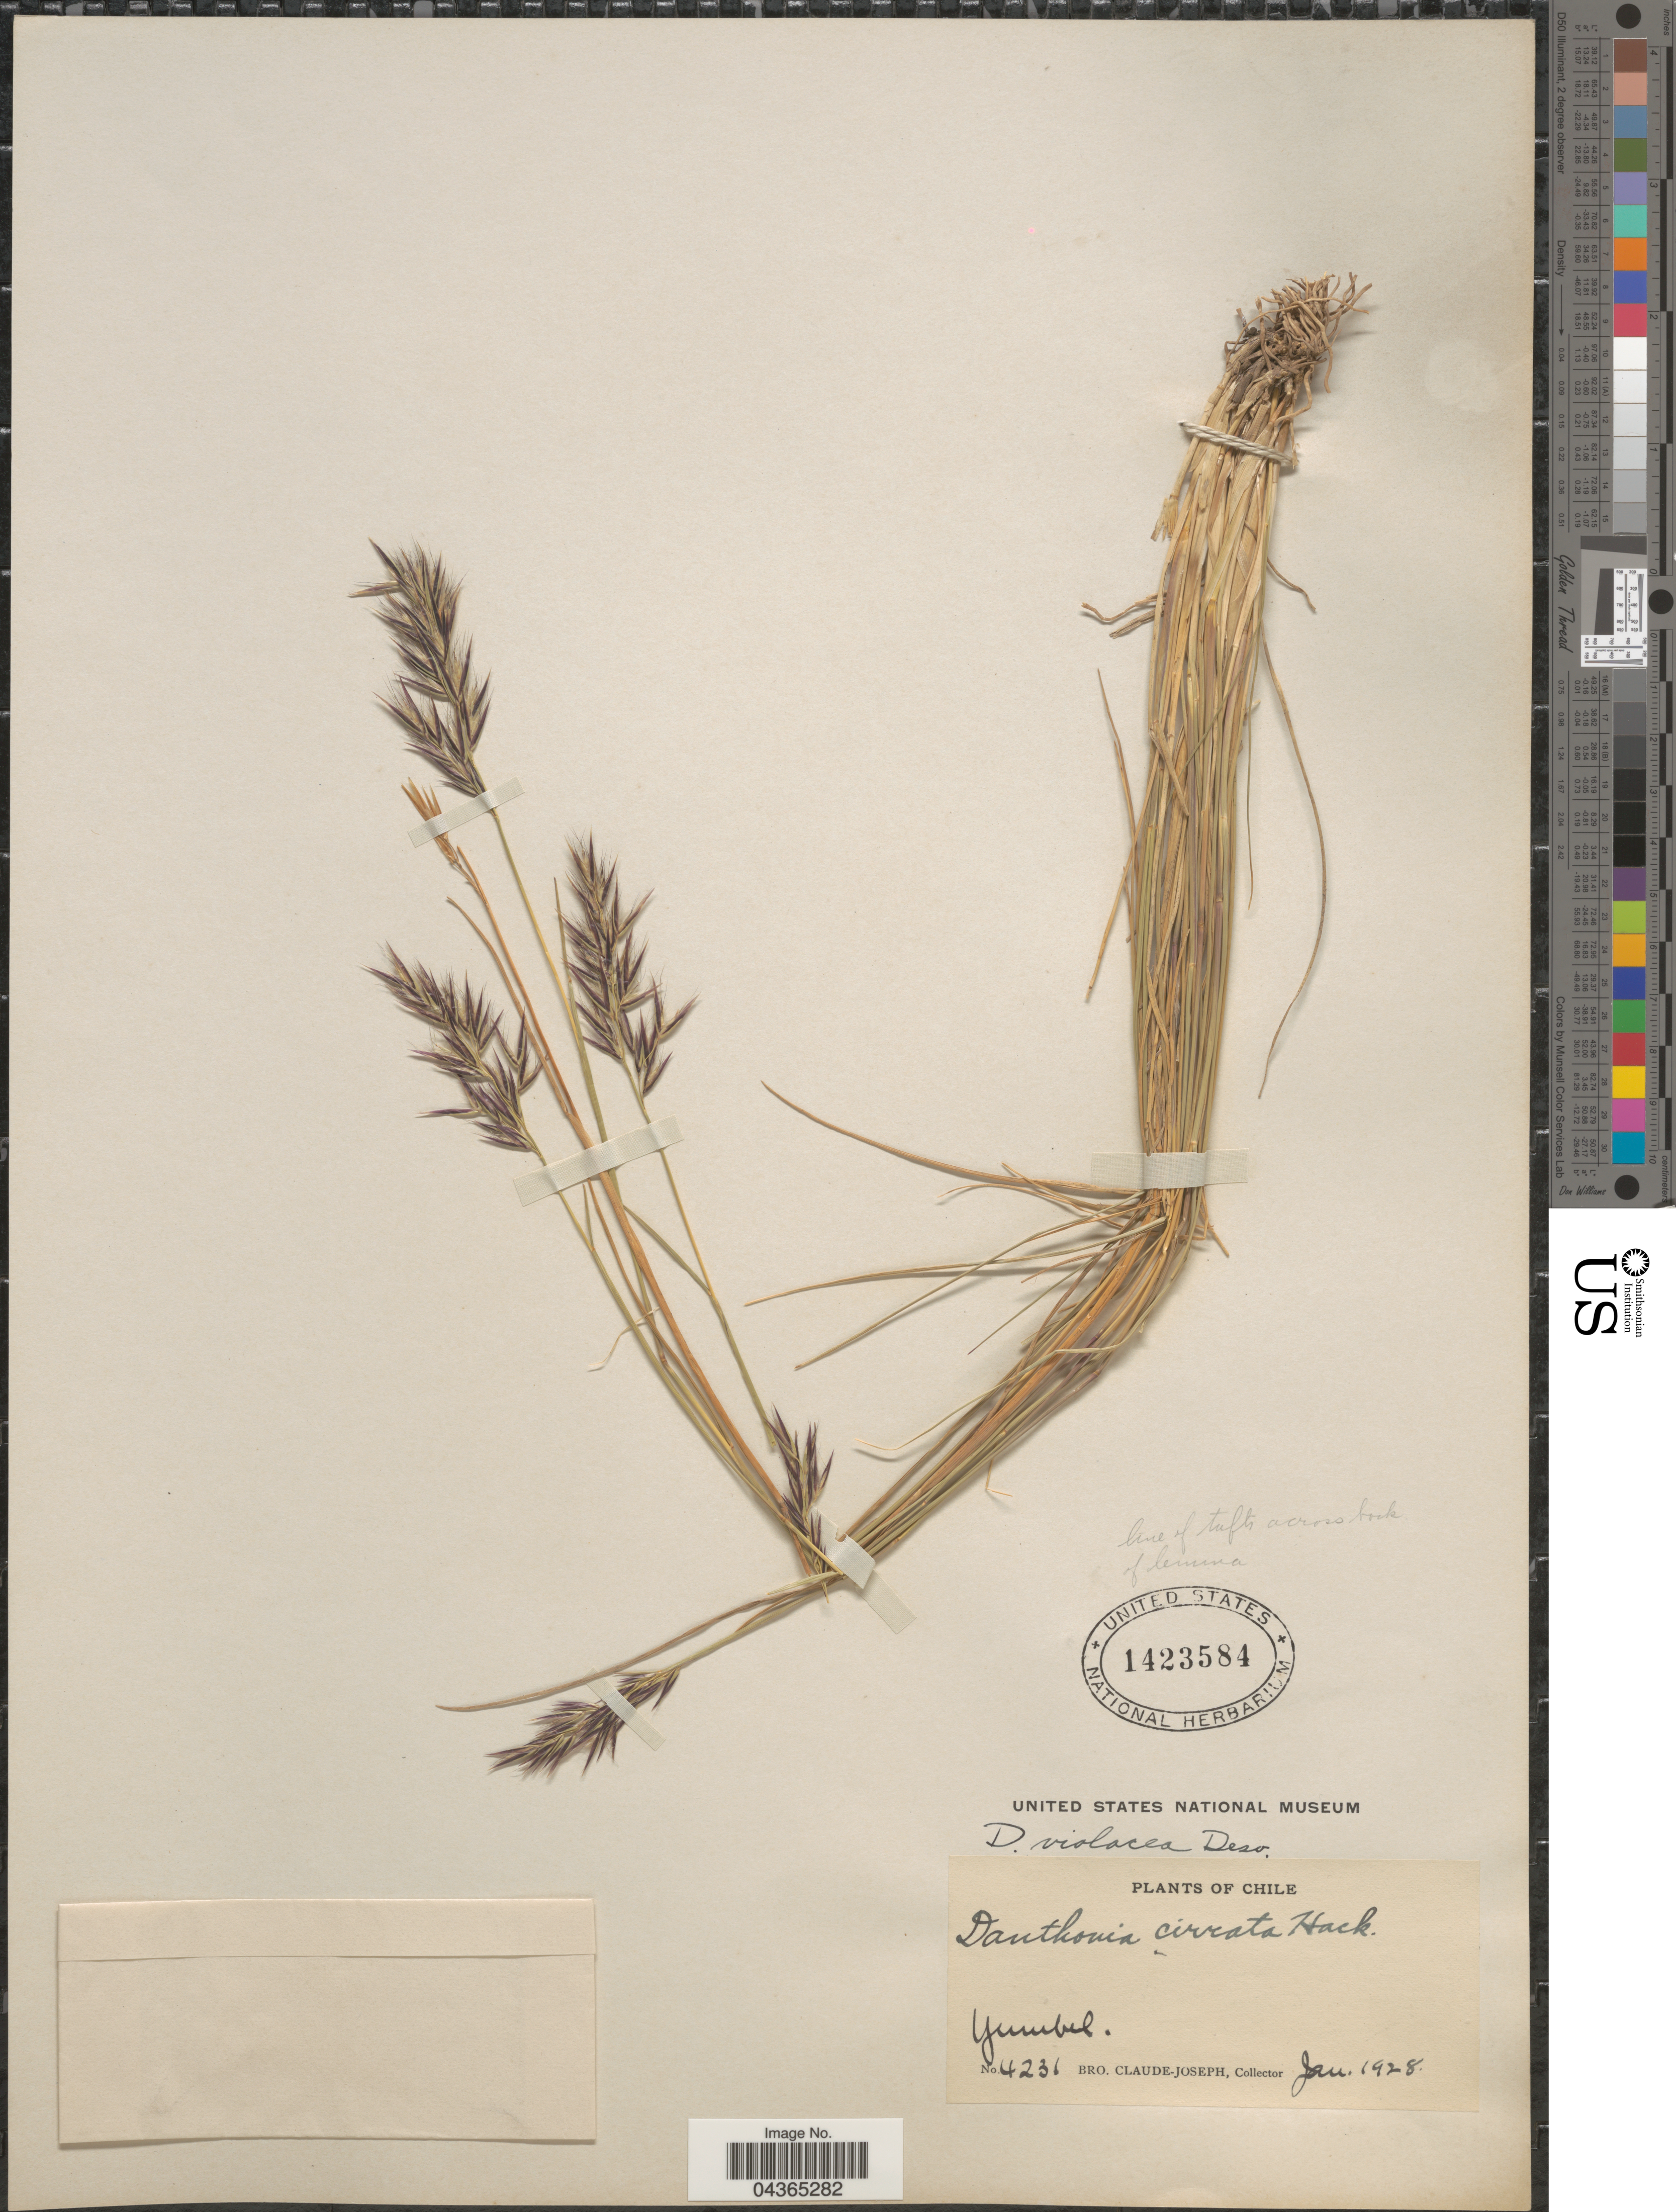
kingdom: Plantae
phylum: Tracheophyta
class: Liliopsida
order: Poales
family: Poaceae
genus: Rytidosperma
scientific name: Rytidosperma violaceum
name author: (É. Desv.) Nicora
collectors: Bro. Claude-Joseph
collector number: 4231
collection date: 1928-01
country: Chile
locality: Yumbel.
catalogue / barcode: US 1423584